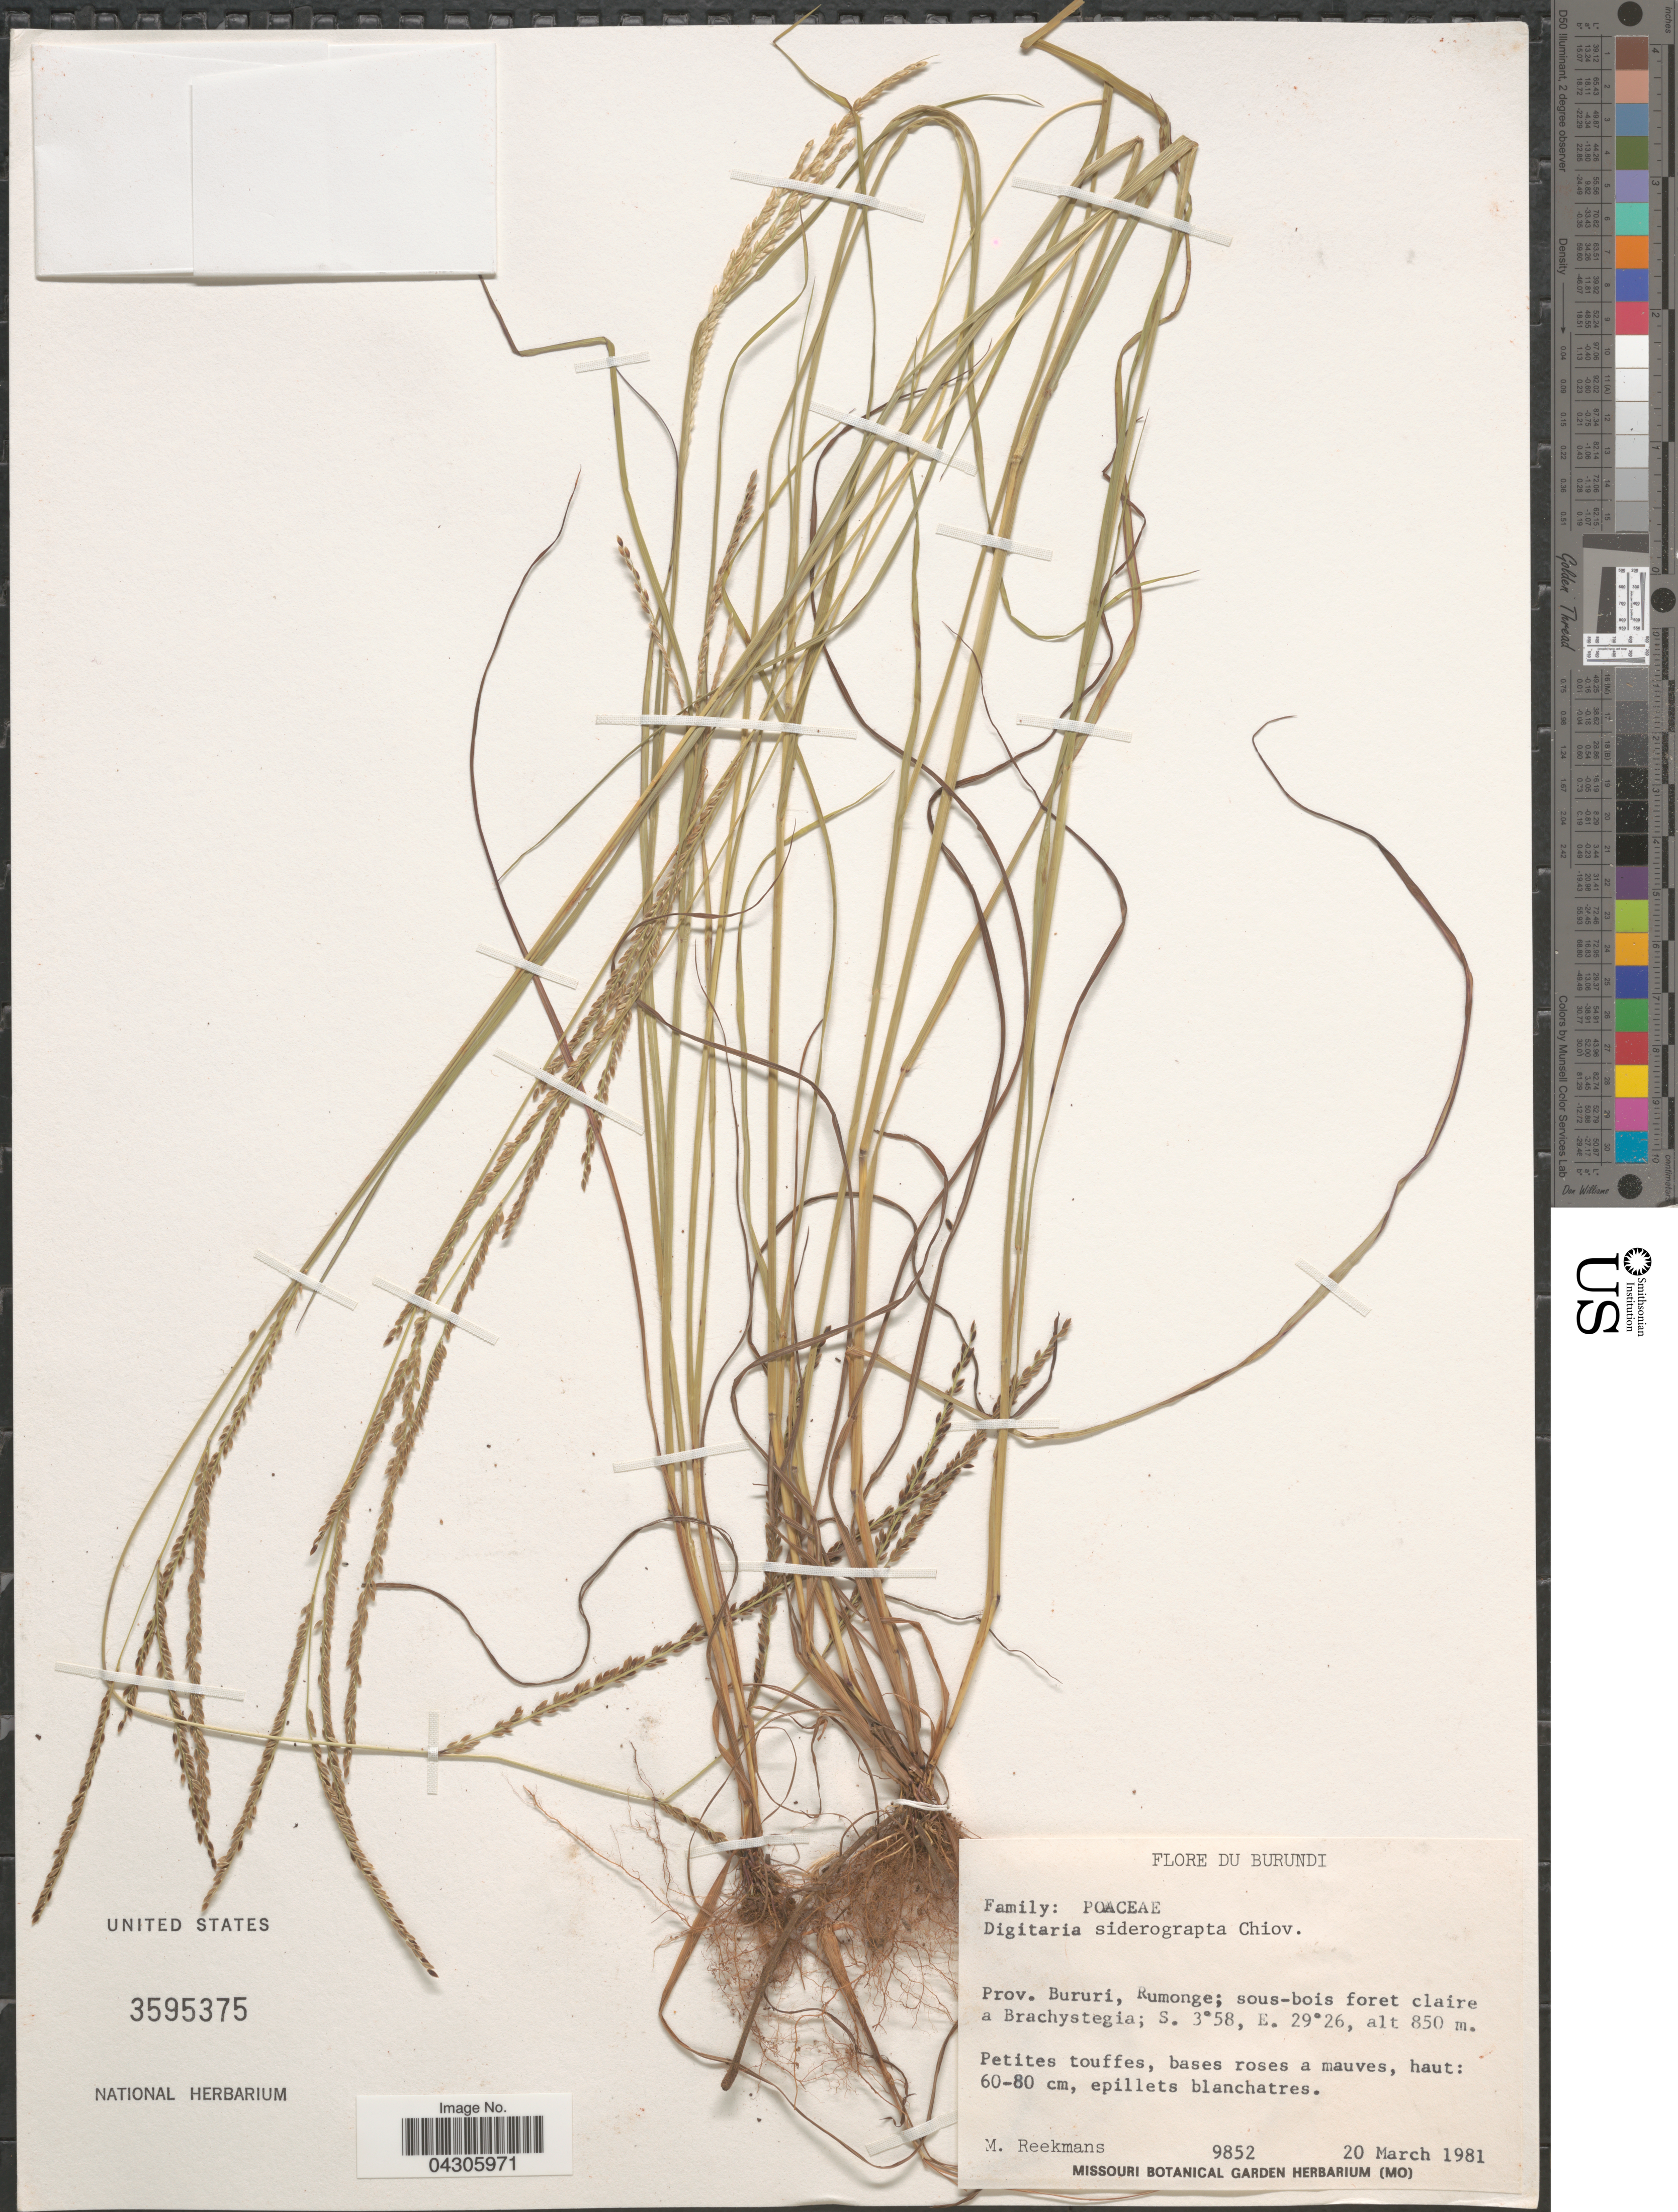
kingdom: Plantae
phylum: Tracheophyta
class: Liliopsida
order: Poales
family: Poaceae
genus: Digitaria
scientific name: Digitaria siderograpta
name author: Chiov.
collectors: M. Reekmans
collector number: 9852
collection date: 1981-03-20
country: Burundi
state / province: Bururi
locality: Rumonge.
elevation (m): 850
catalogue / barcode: US 3595375